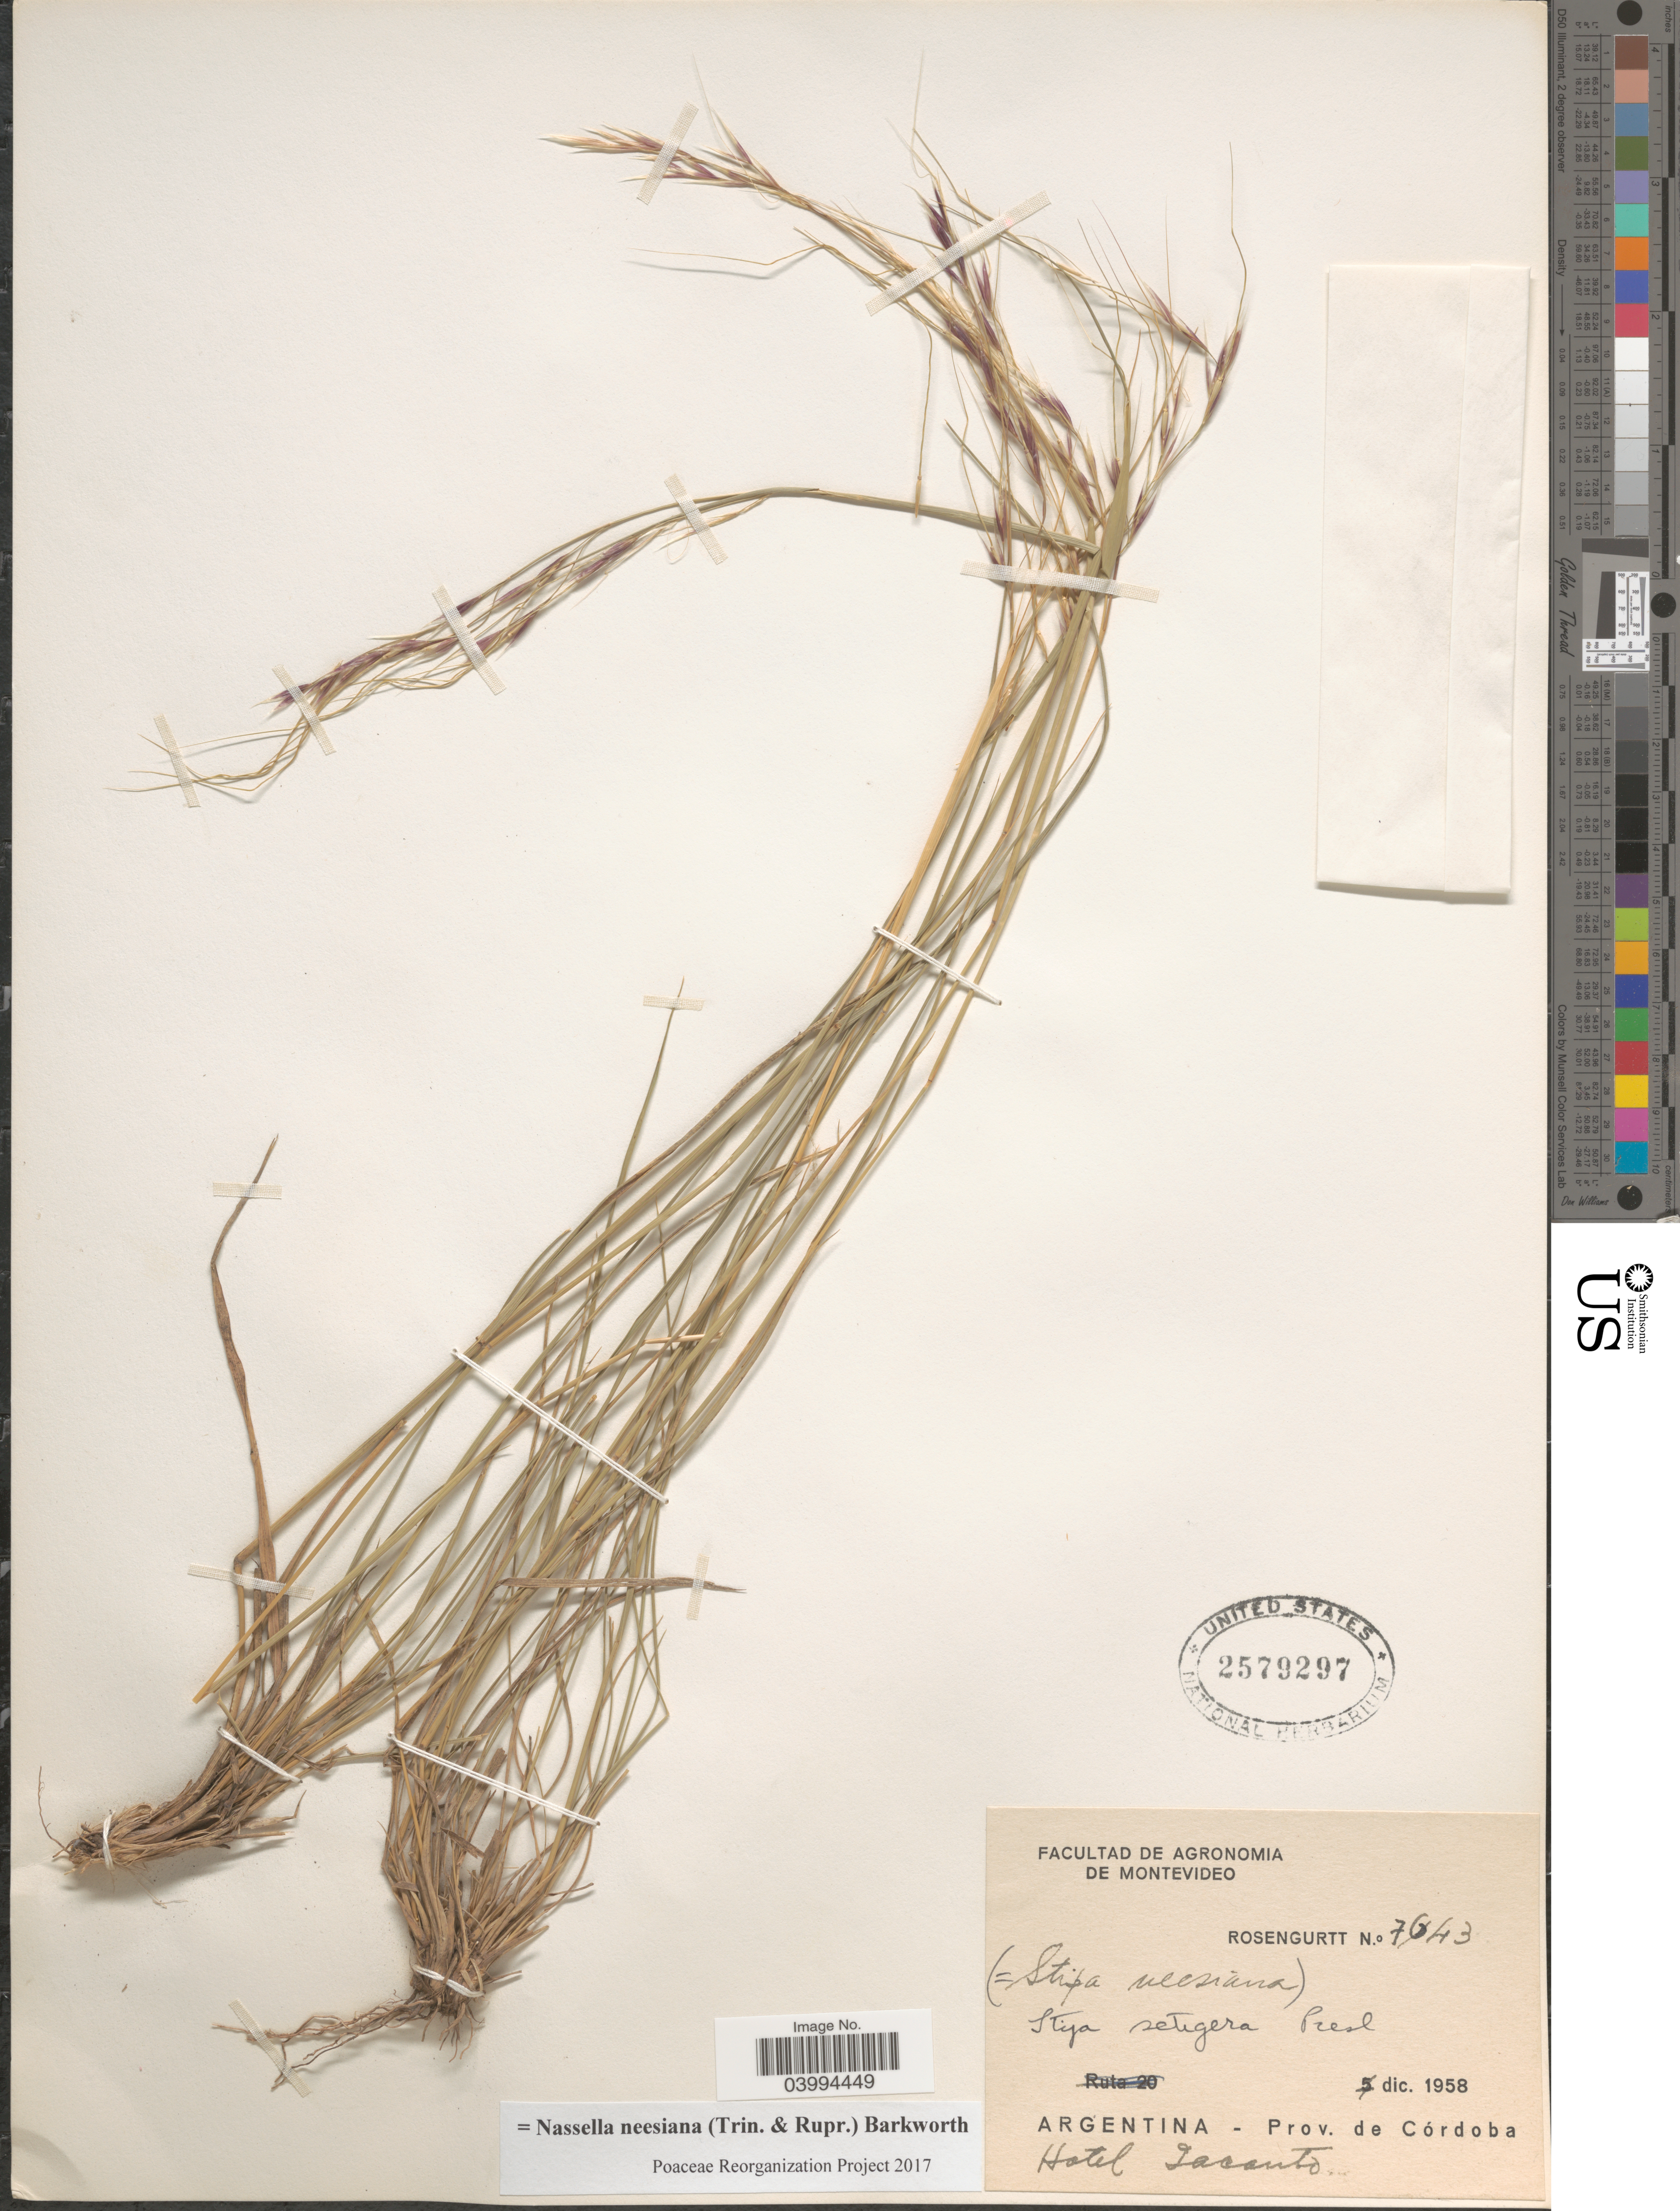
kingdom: Plantae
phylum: Tracheophyta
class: Liliopsida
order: Poales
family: Poaceae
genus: Nassella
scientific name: Nassella neesiana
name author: (Trin. & Rupr.) Barkworth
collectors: Rosengurtt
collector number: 743*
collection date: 1958-12-07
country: Argentina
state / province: Cordoba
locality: Hotel Yacanto.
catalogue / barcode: US 2579297